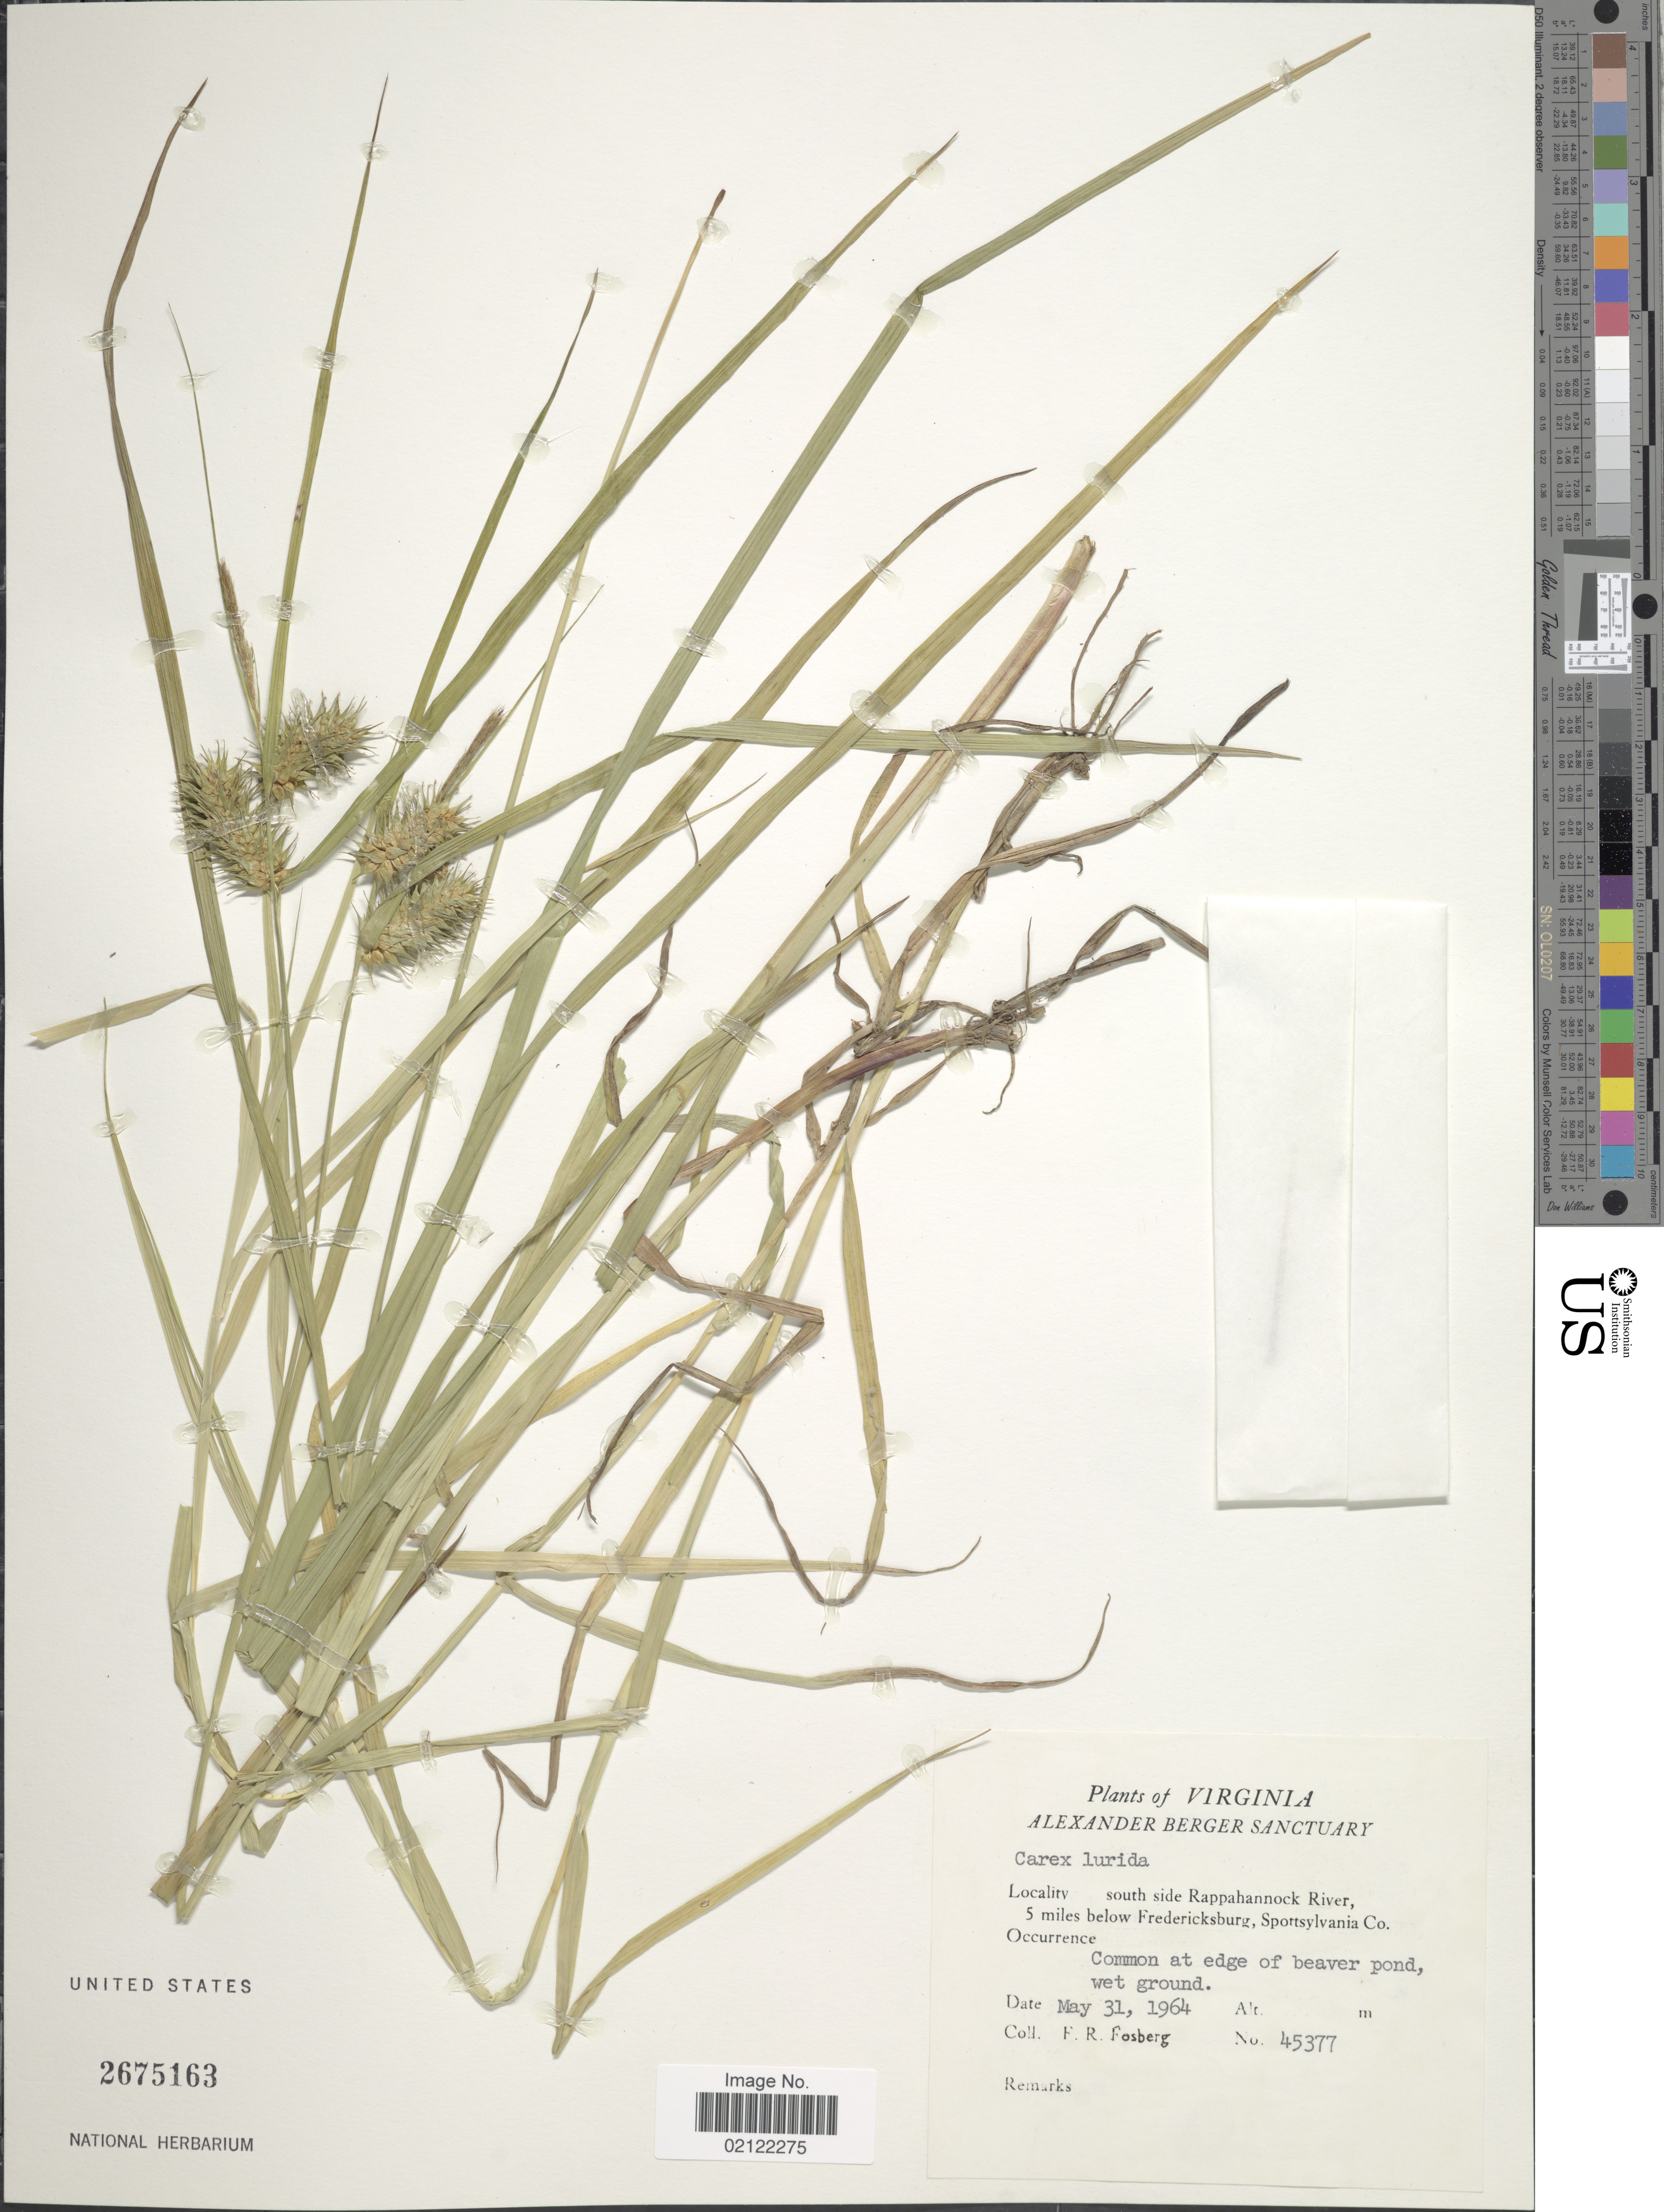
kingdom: Plantae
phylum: Tracheophyta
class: Liliopsida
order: Poales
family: Cyperaceae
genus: Carex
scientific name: Carex lurida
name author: Wahlenb.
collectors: F. R. Fosberg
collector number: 45377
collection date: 1964-05-31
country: United States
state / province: Virginia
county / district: Spotsylvania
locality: Alexander Berger Sanctuary. South side Rappahannock River, 5 miles below Fredericksburg.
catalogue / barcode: US 2675163